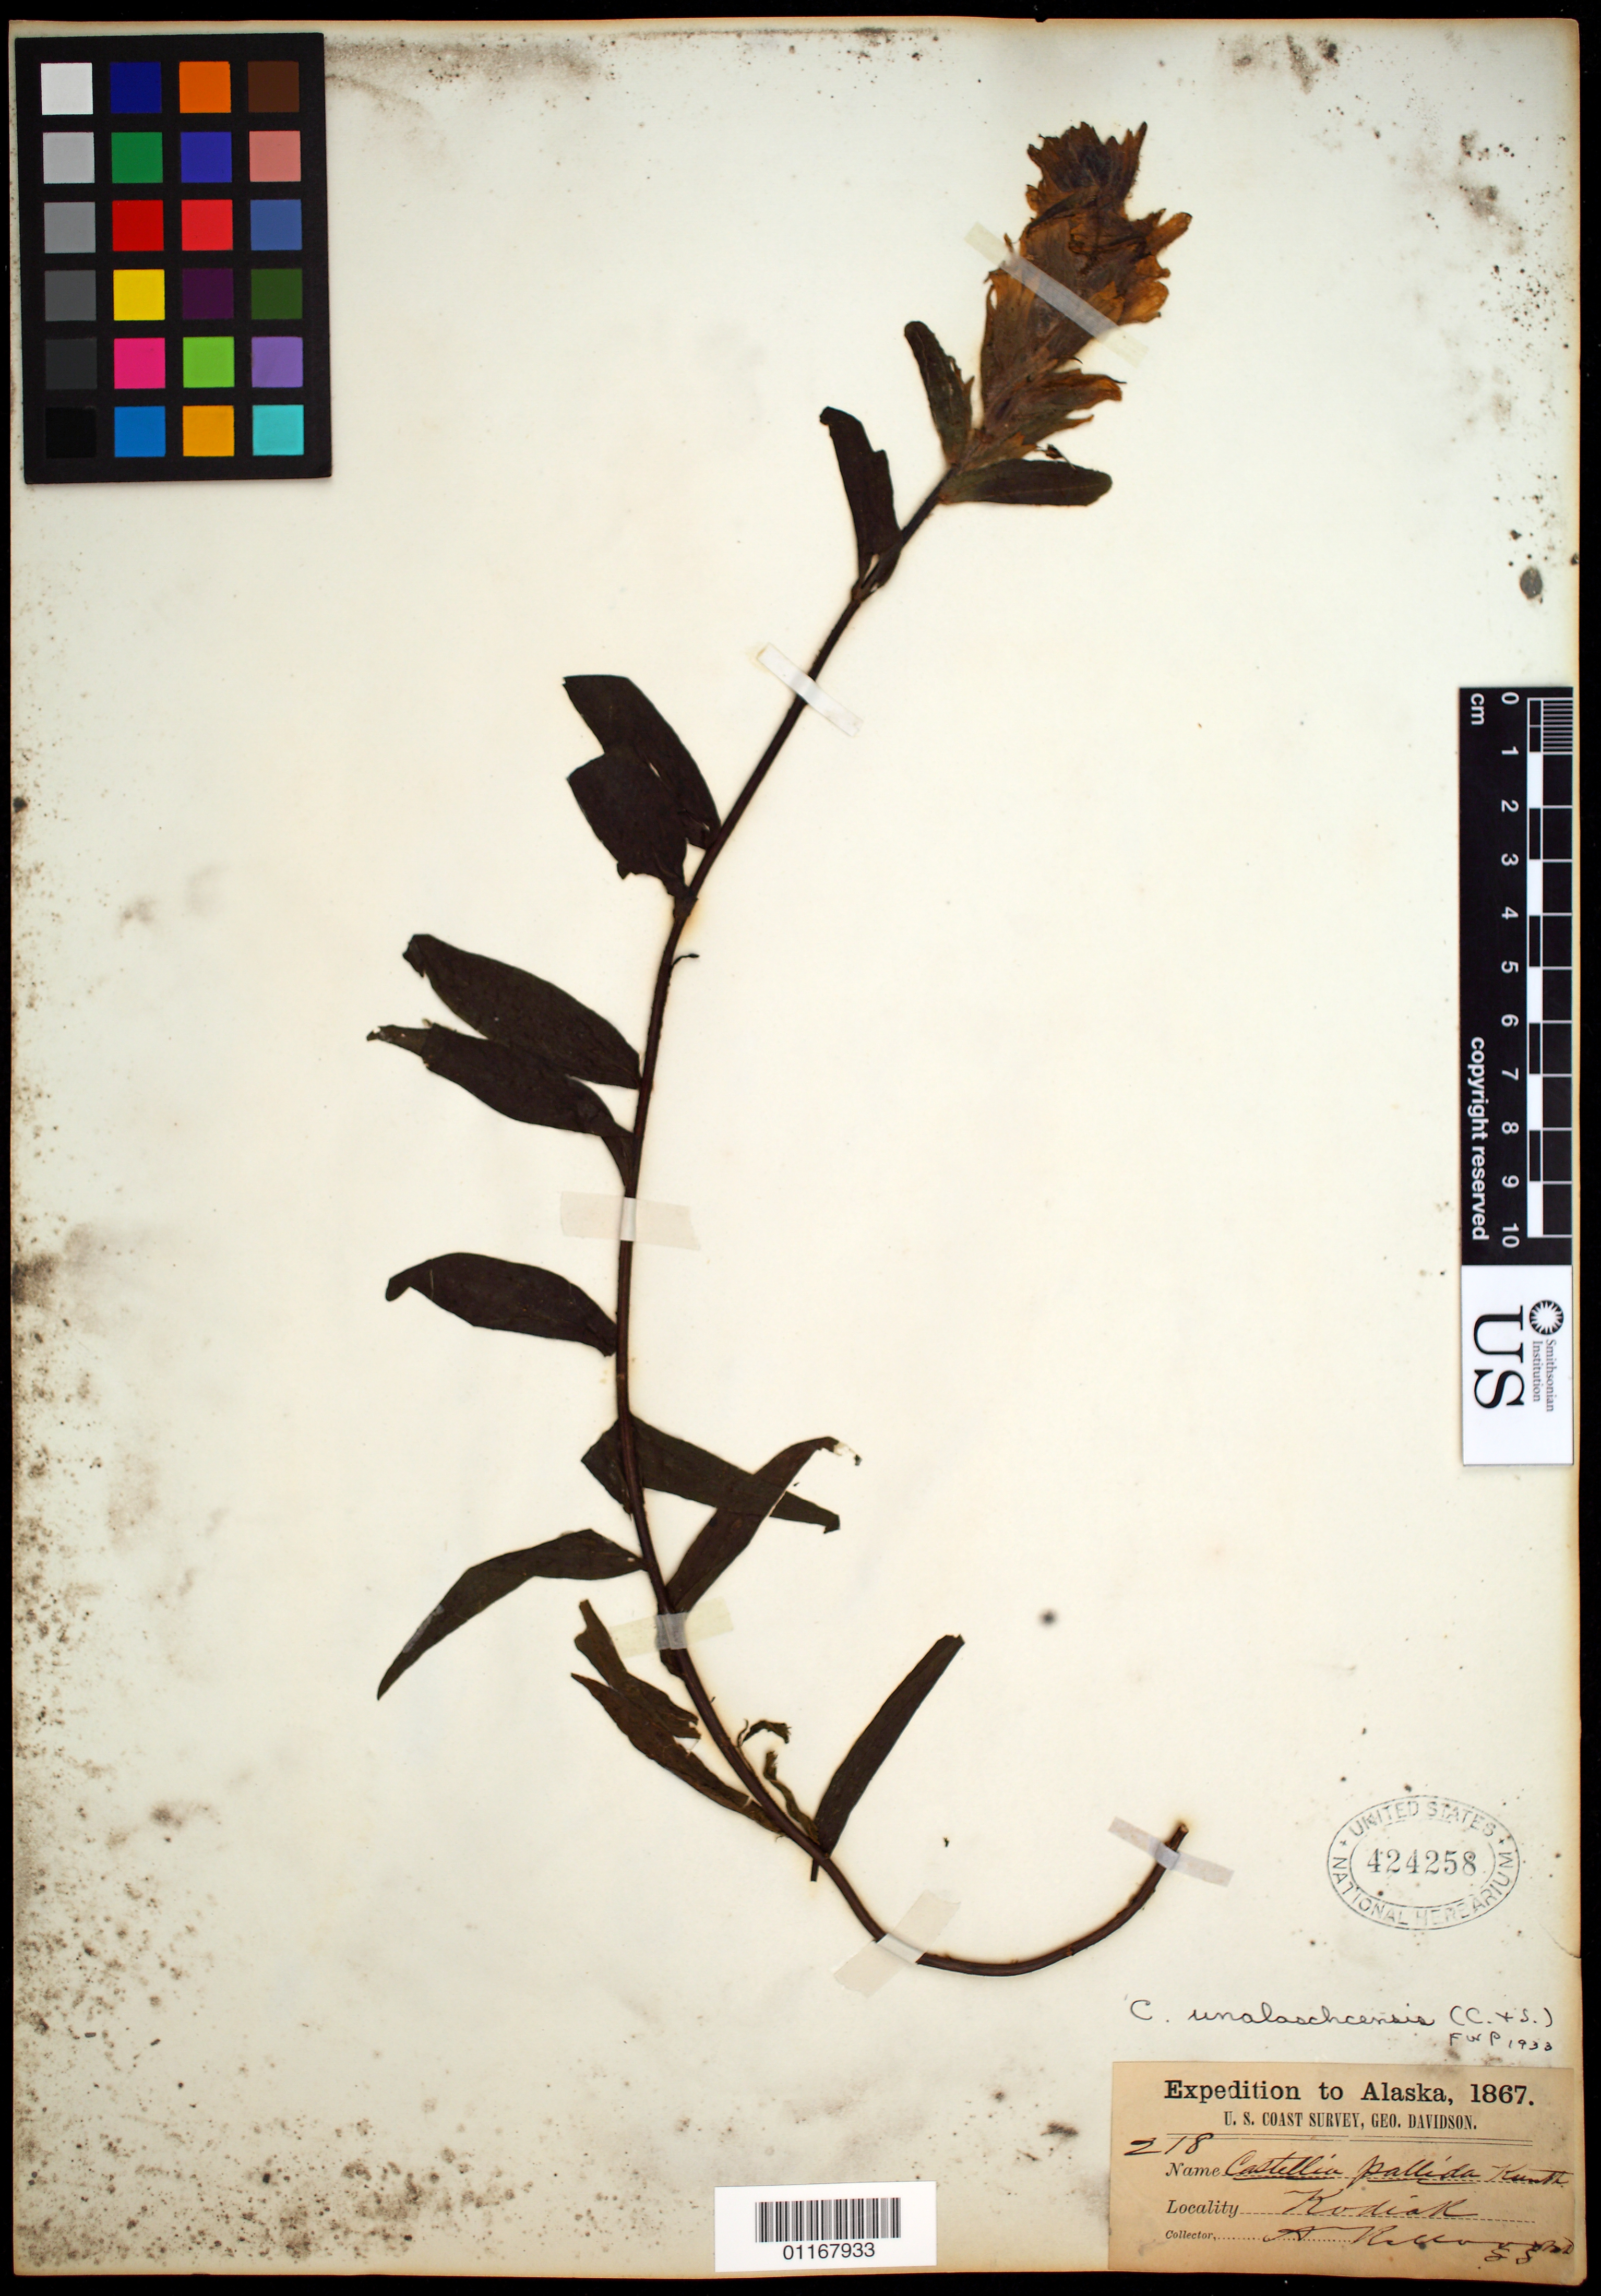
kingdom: Plantae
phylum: Tracheophyta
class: Magnoliopsida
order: Lamiales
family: Orobanchaceae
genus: Castilleja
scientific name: Castilleja unalaschcensis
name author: (Cham. & Schltdl.) Malte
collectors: A. Kellogg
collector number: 218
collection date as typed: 1867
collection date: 1867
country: United States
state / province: Alaska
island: Kodiak Island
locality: Kodiak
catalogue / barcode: US 424258